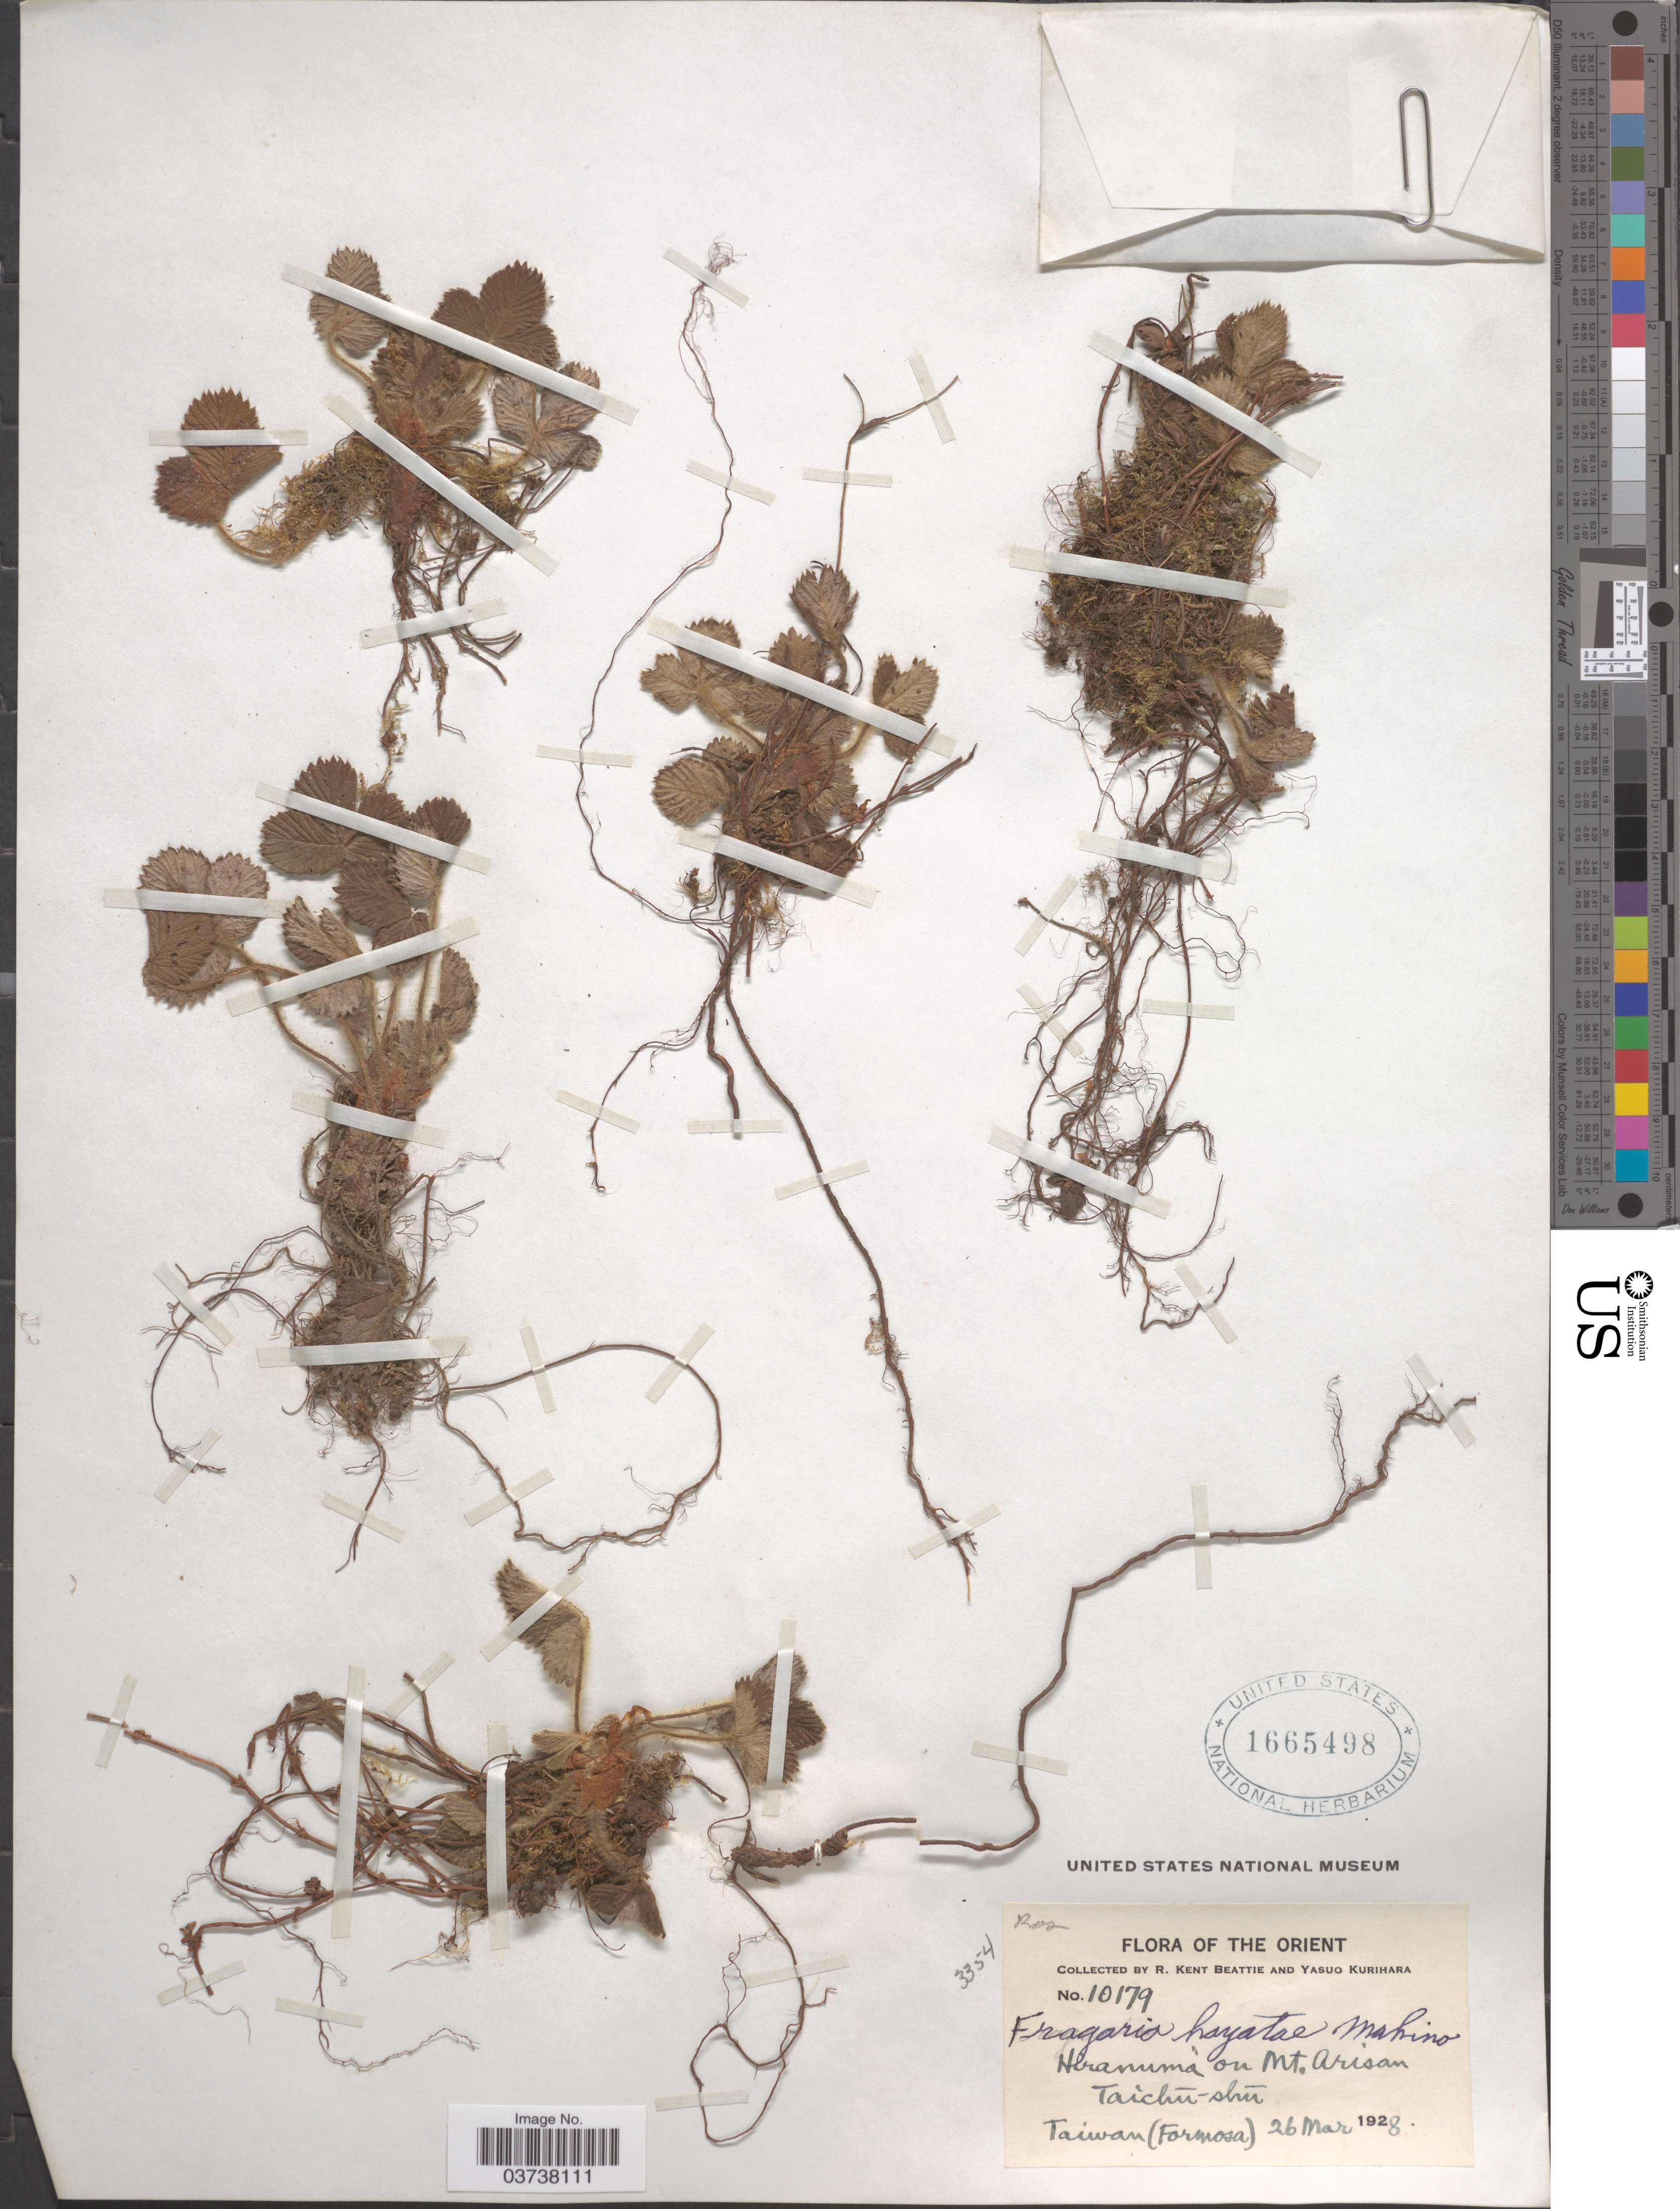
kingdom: Plantae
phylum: Tracheophyta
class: Magnoliopsida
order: Rosales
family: Rosaceae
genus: Fragaria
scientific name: Fragaria hayatai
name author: Makino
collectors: R. K. Beattie & Y. Kurihara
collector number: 10179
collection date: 1928-03-26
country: Taiwan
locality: The Orient. Hiranuma on Mt. Arisan, Taichū-shū, Formosa.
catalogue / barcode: US 1665498